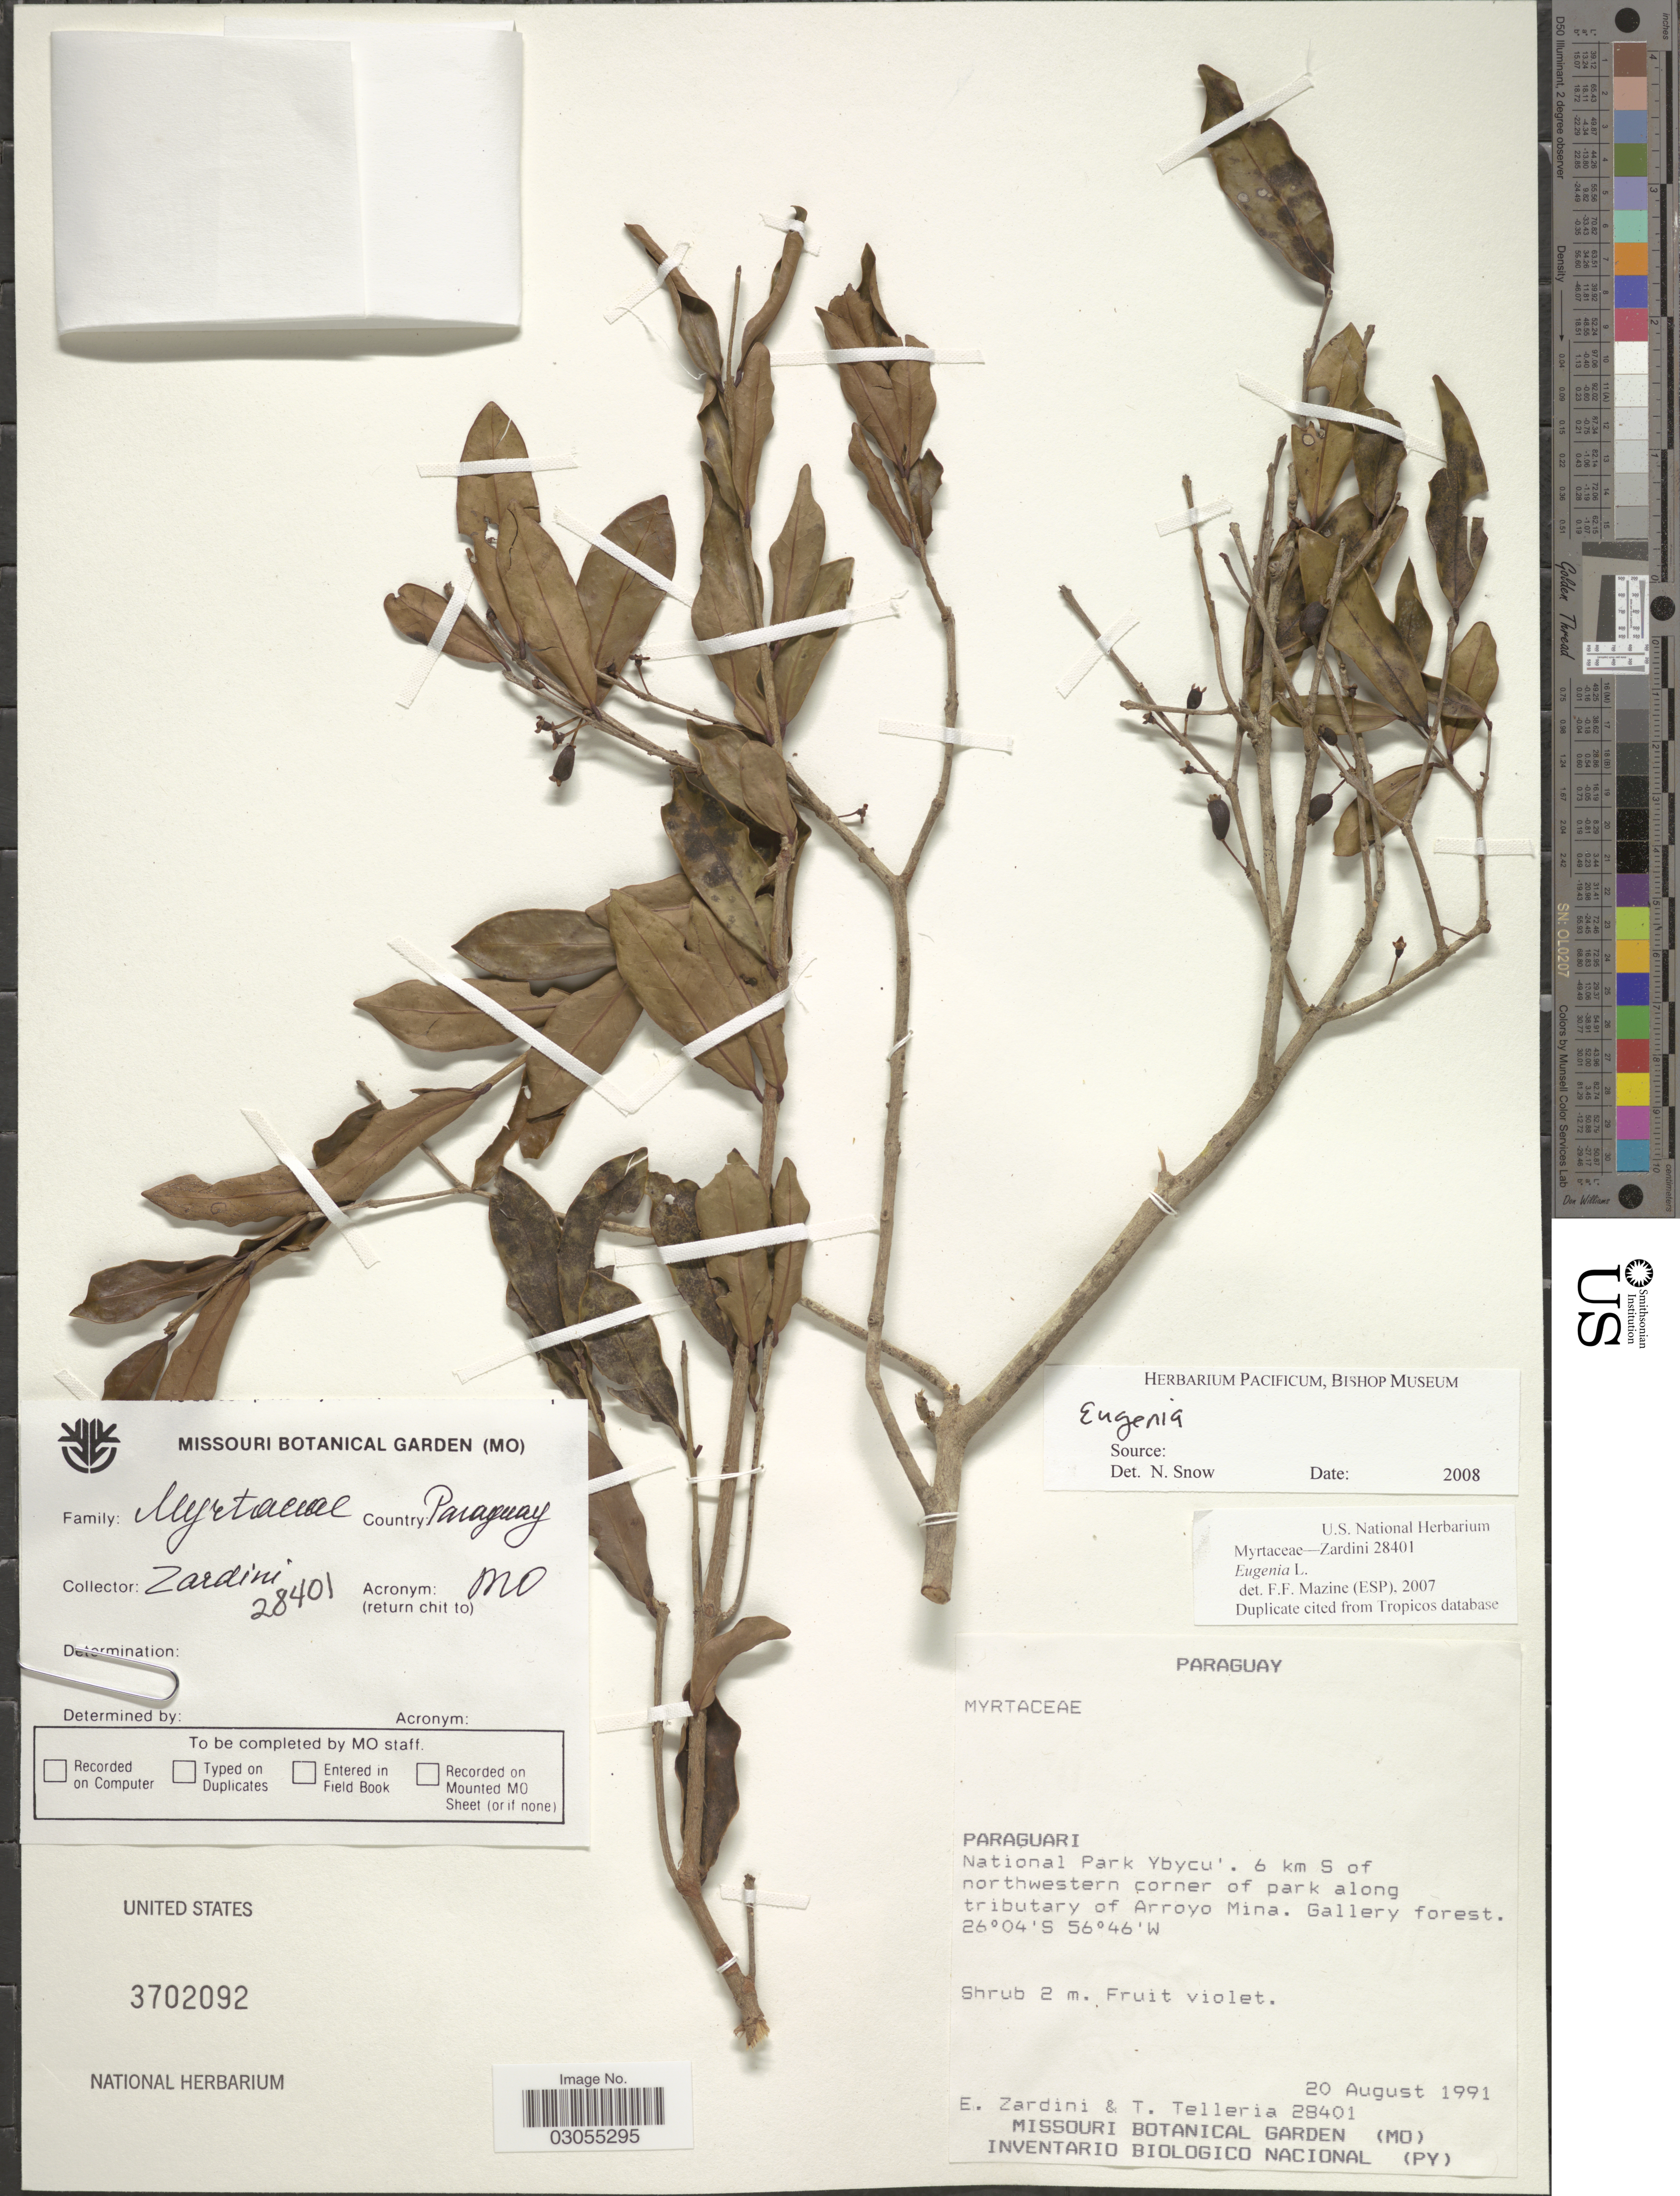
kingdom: Plantae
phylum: Tracheophyta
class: Magnoliopsida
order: Myrtales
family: Myrtaceae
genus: Eugenia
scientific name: Eugenia sp.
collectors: E. Zardini & T. Telleria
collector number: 28401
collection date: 1991-08-20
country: Paraguay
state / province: Paraguari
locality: National Park Ybycu'. 6 km S of northwestern corner of park along tributary of Arroyo Mina.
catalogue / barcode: US 3702092